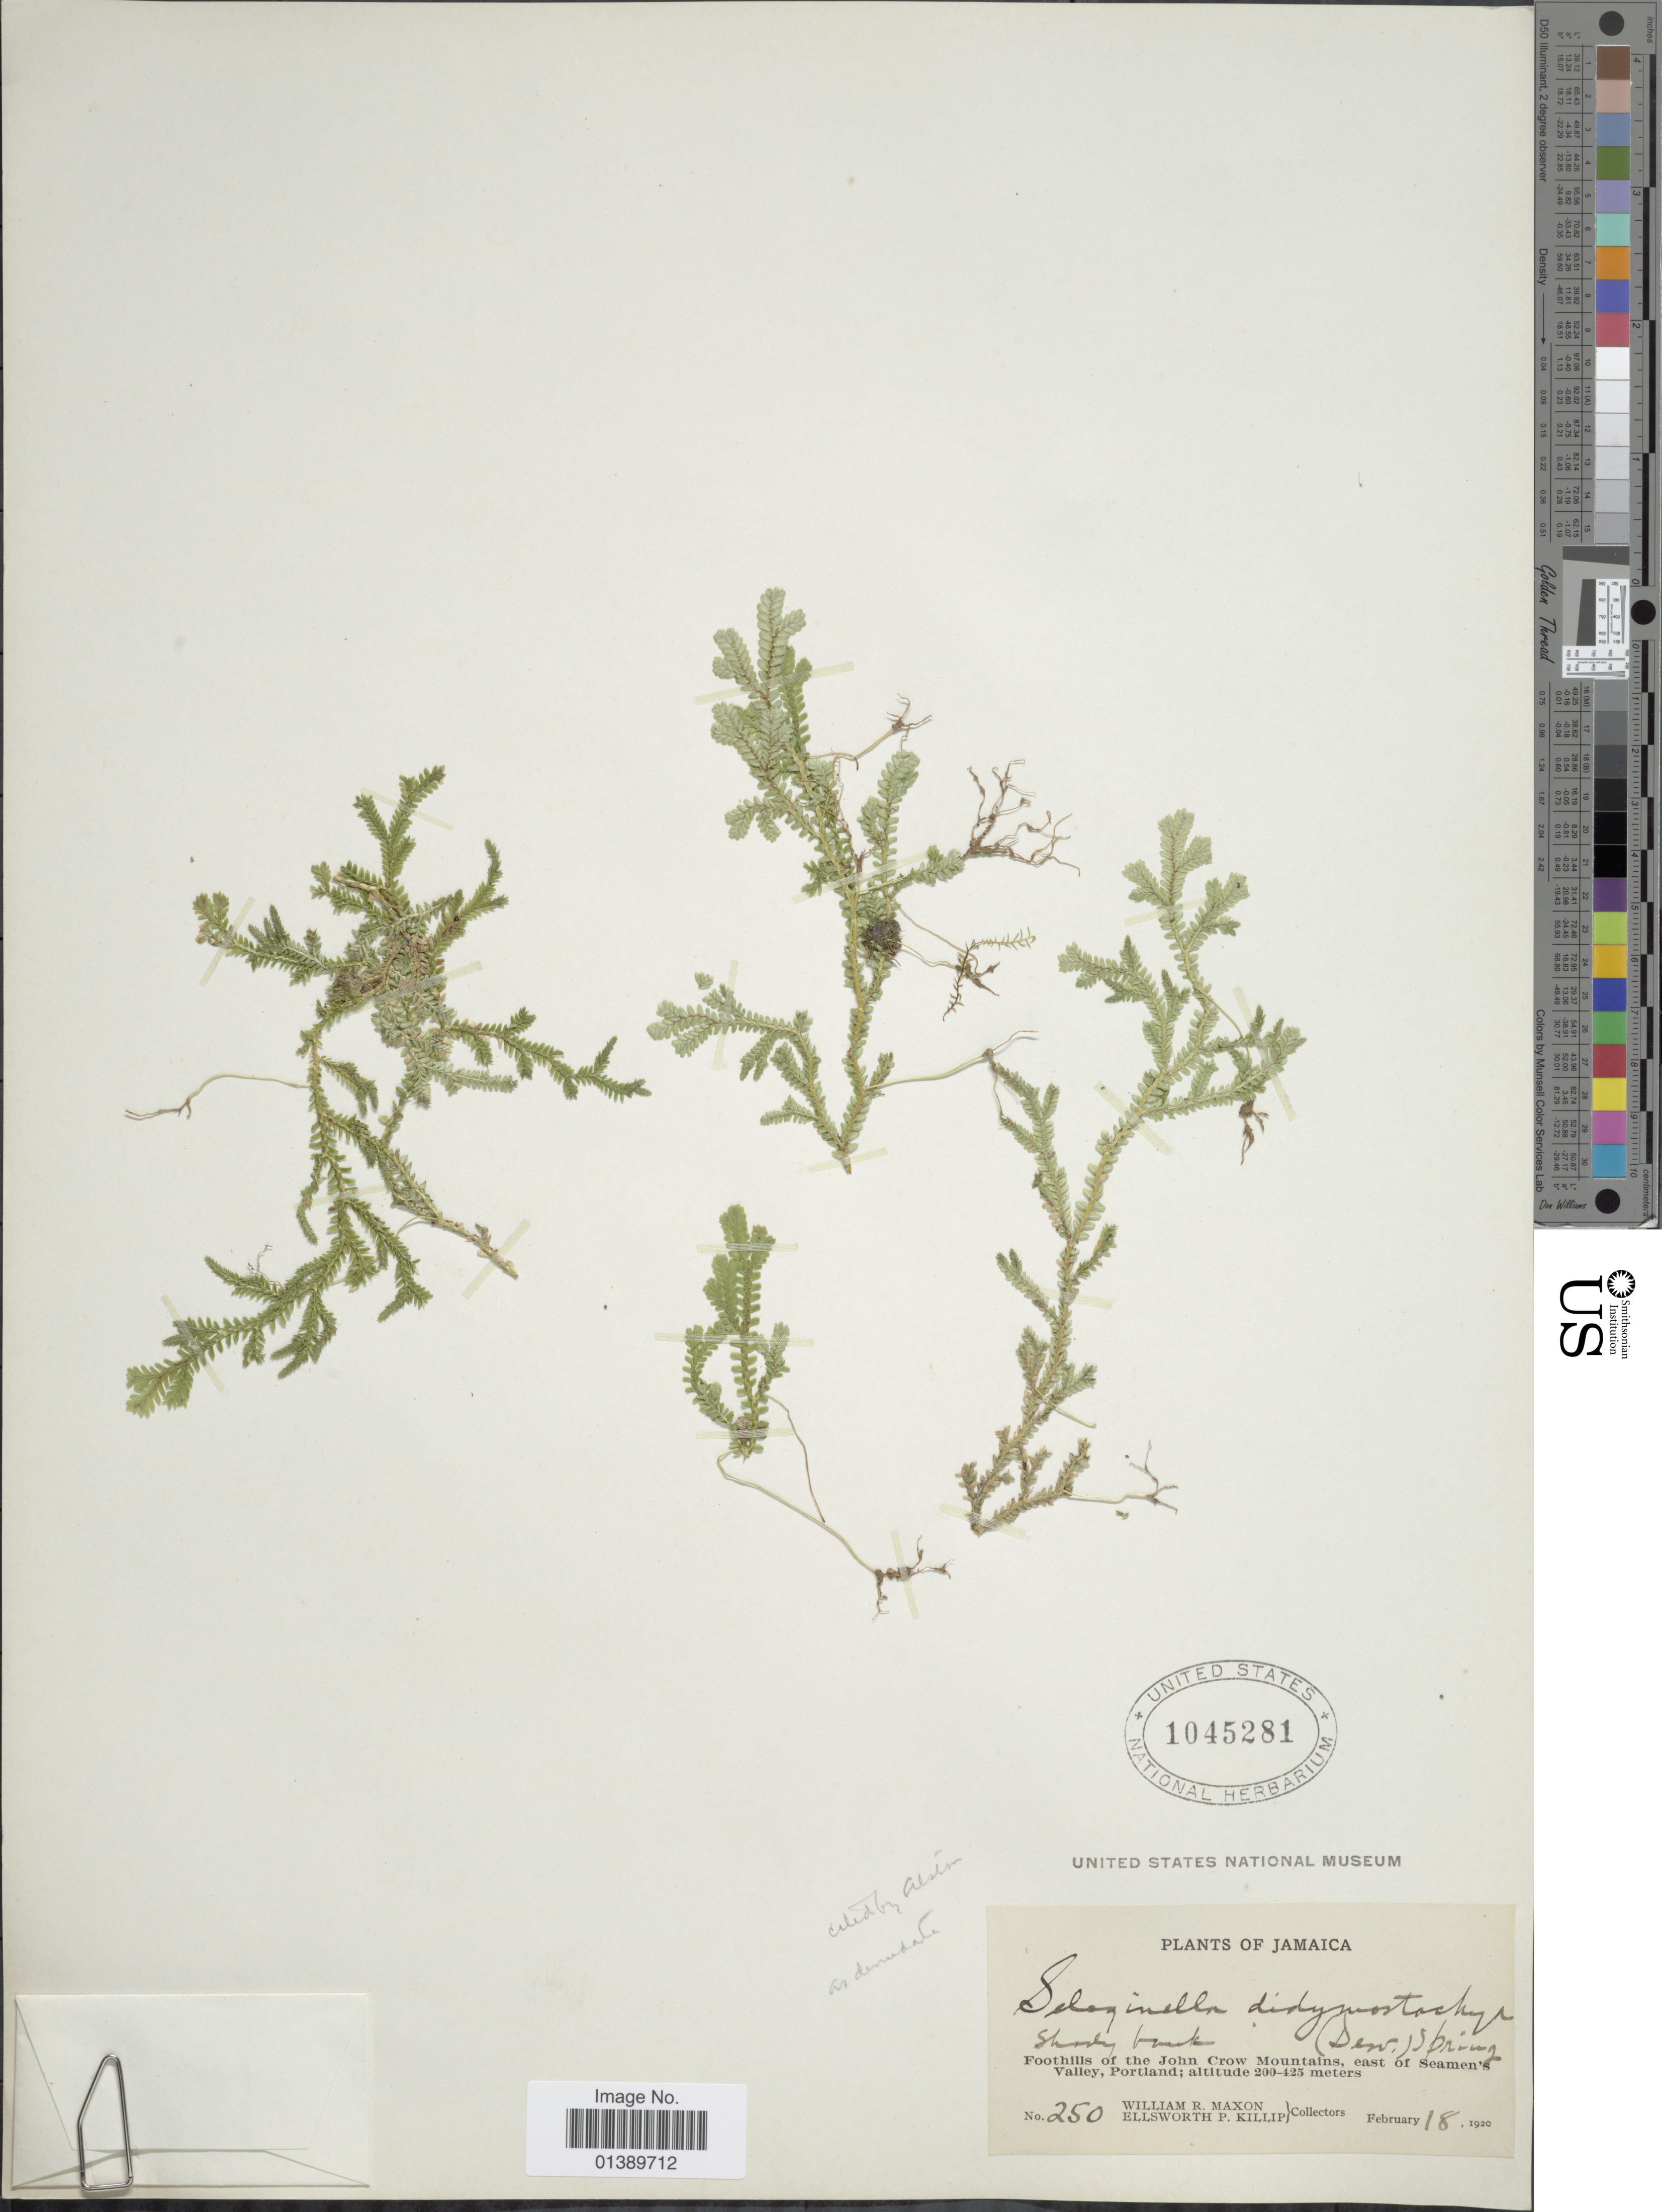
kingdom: Plantae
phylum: Tracheophyta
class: Lycopodiopsida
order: Selaginellales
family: Selaginellaceae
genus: Selaginella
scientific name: Selaginella denudata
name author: (Willd.) Spring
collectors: W. R. Maxon & E. P. Killip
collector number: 250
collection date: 1920-02-18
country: Jamaica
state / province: Portland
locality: Foothills of the John Crow Mountains, east of Seamen's Valley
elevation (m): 200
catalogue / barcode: US 1045281